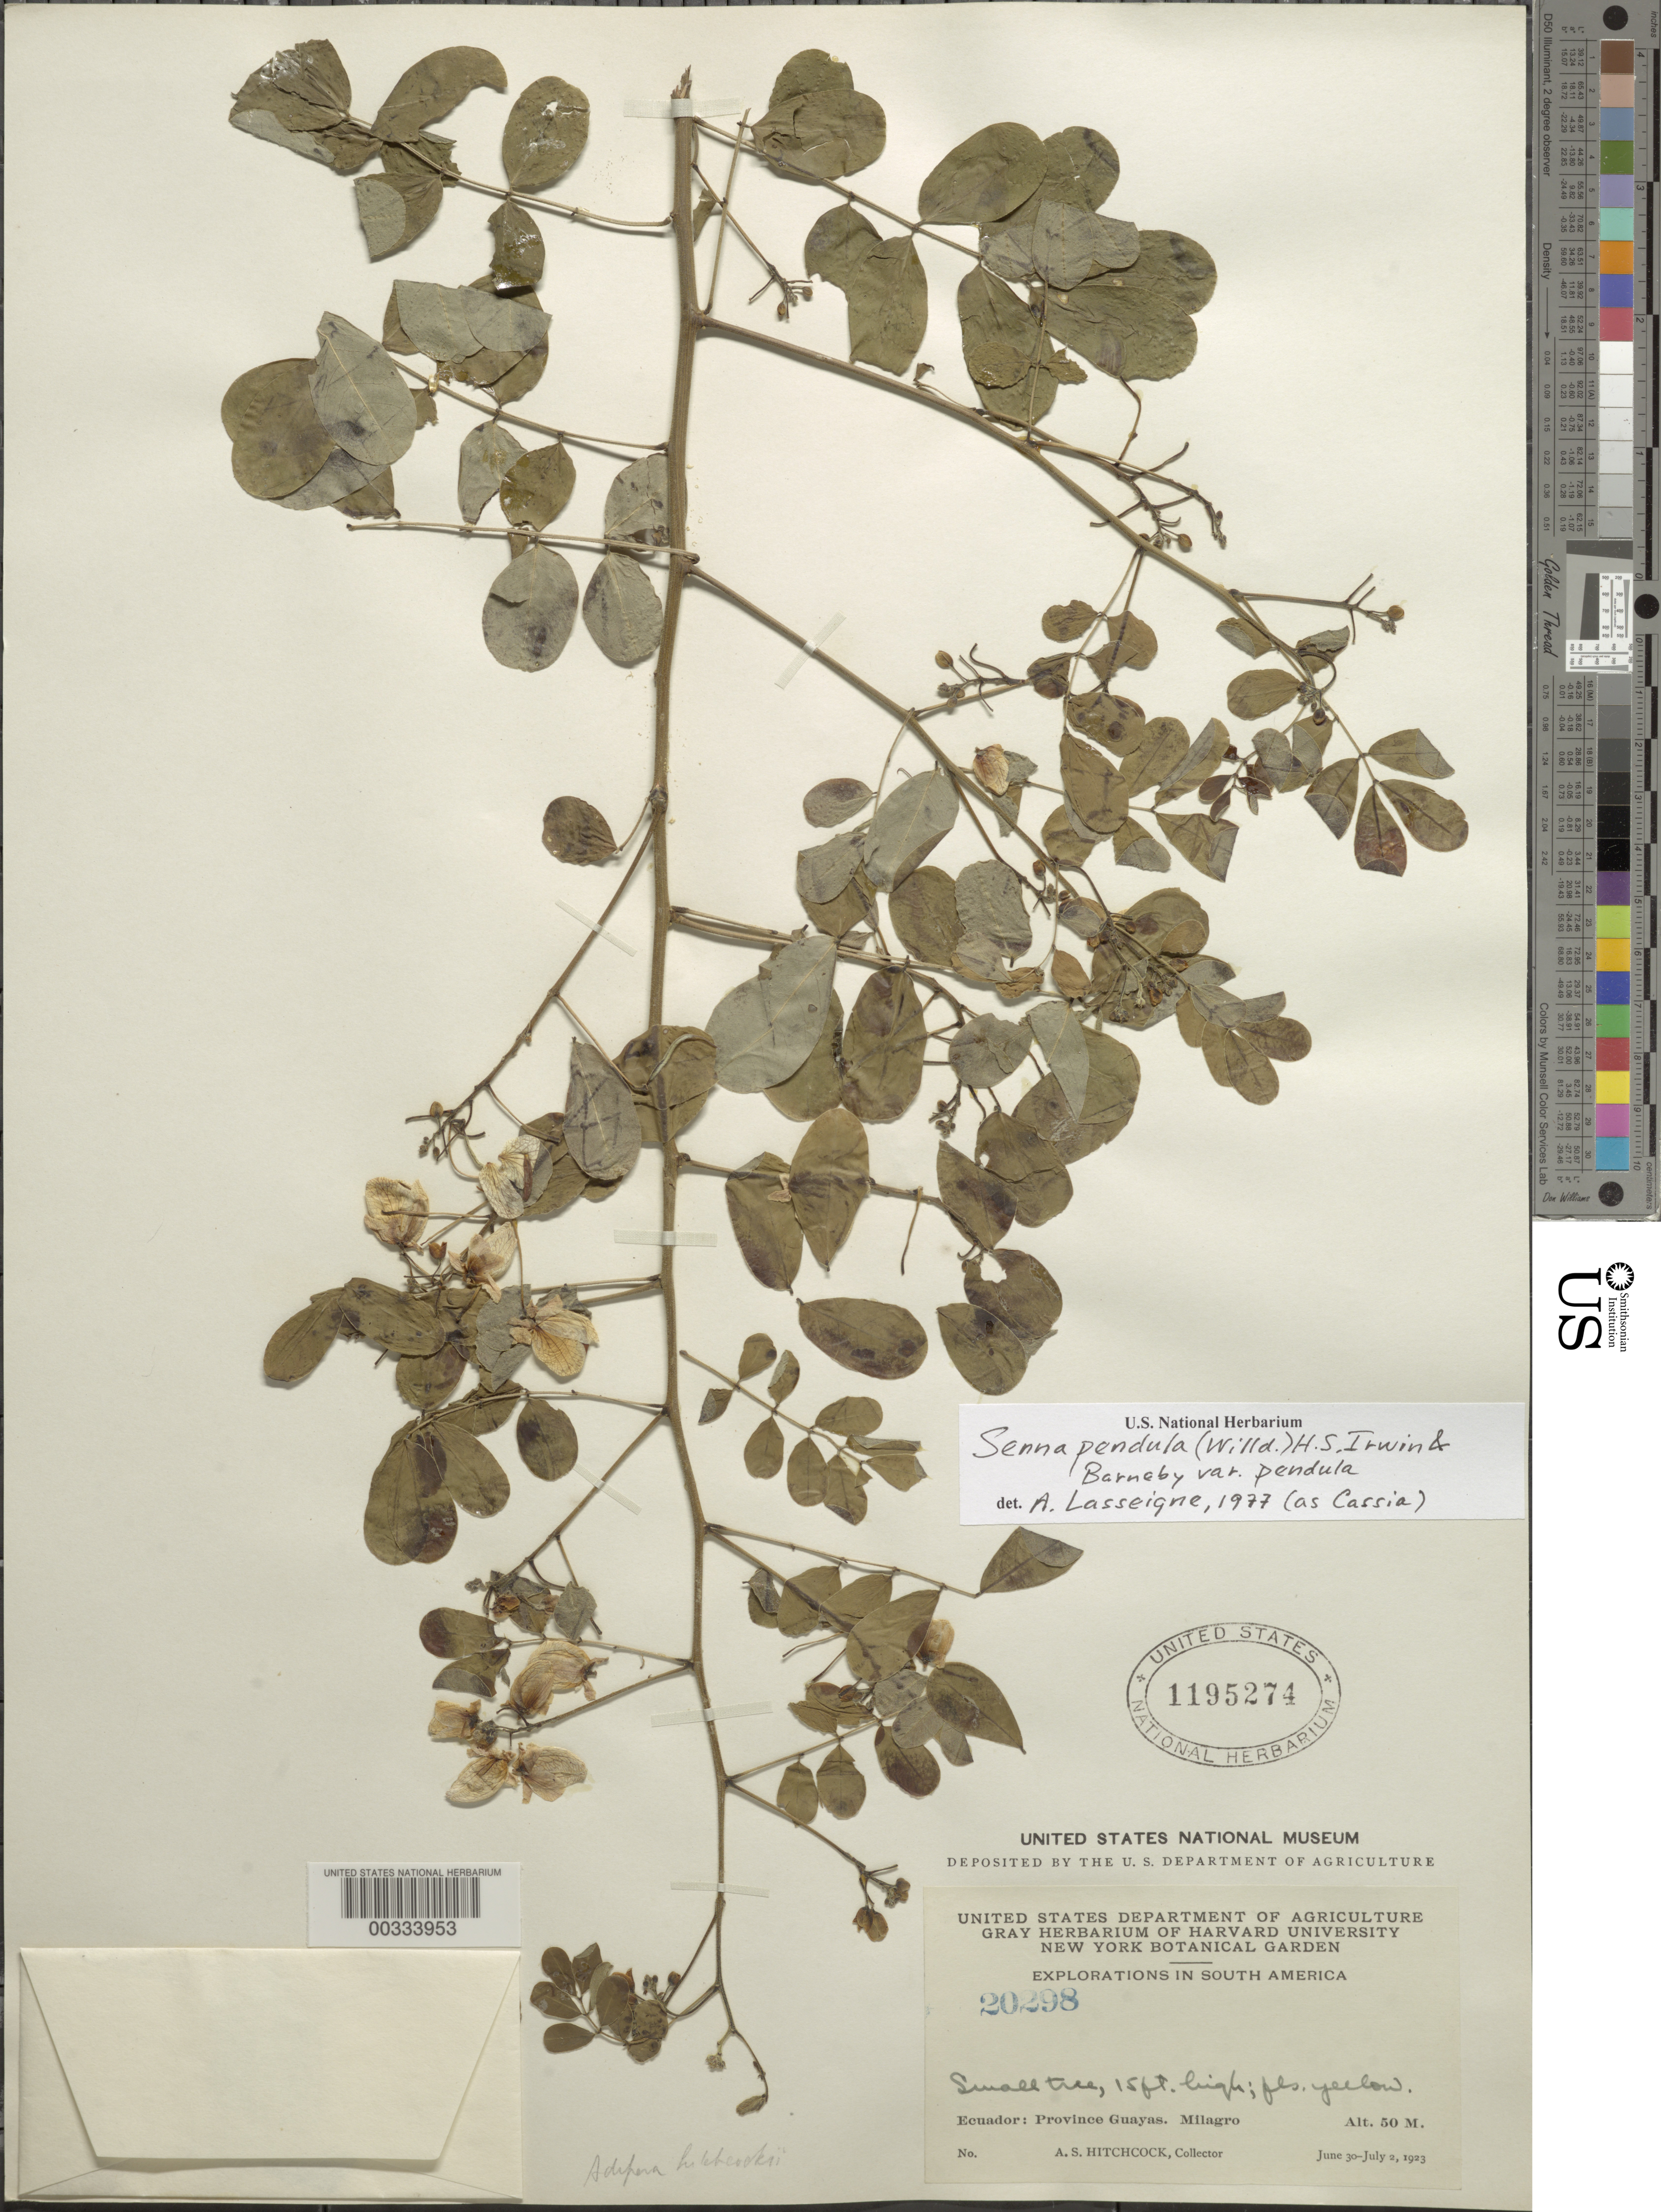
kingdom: Plantae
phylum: Tracheophyta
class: Magnoliopsida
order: Fabales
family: Fabaceae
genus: Senna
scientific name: Senna pendula var. pendula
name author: (Humb. & Bonpl. ex Willd.) H.S. Irwin & Barneby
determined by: Lasseigne, Alex A.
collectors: A. S. Hitchcock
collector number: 20298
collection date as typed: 30 Jun 1923 to 02 Jul 1923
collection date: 1923-06-30/1923-07-02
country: Ecuador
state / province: Guayas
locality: Milagro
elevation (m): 50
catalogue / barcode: US 1195274